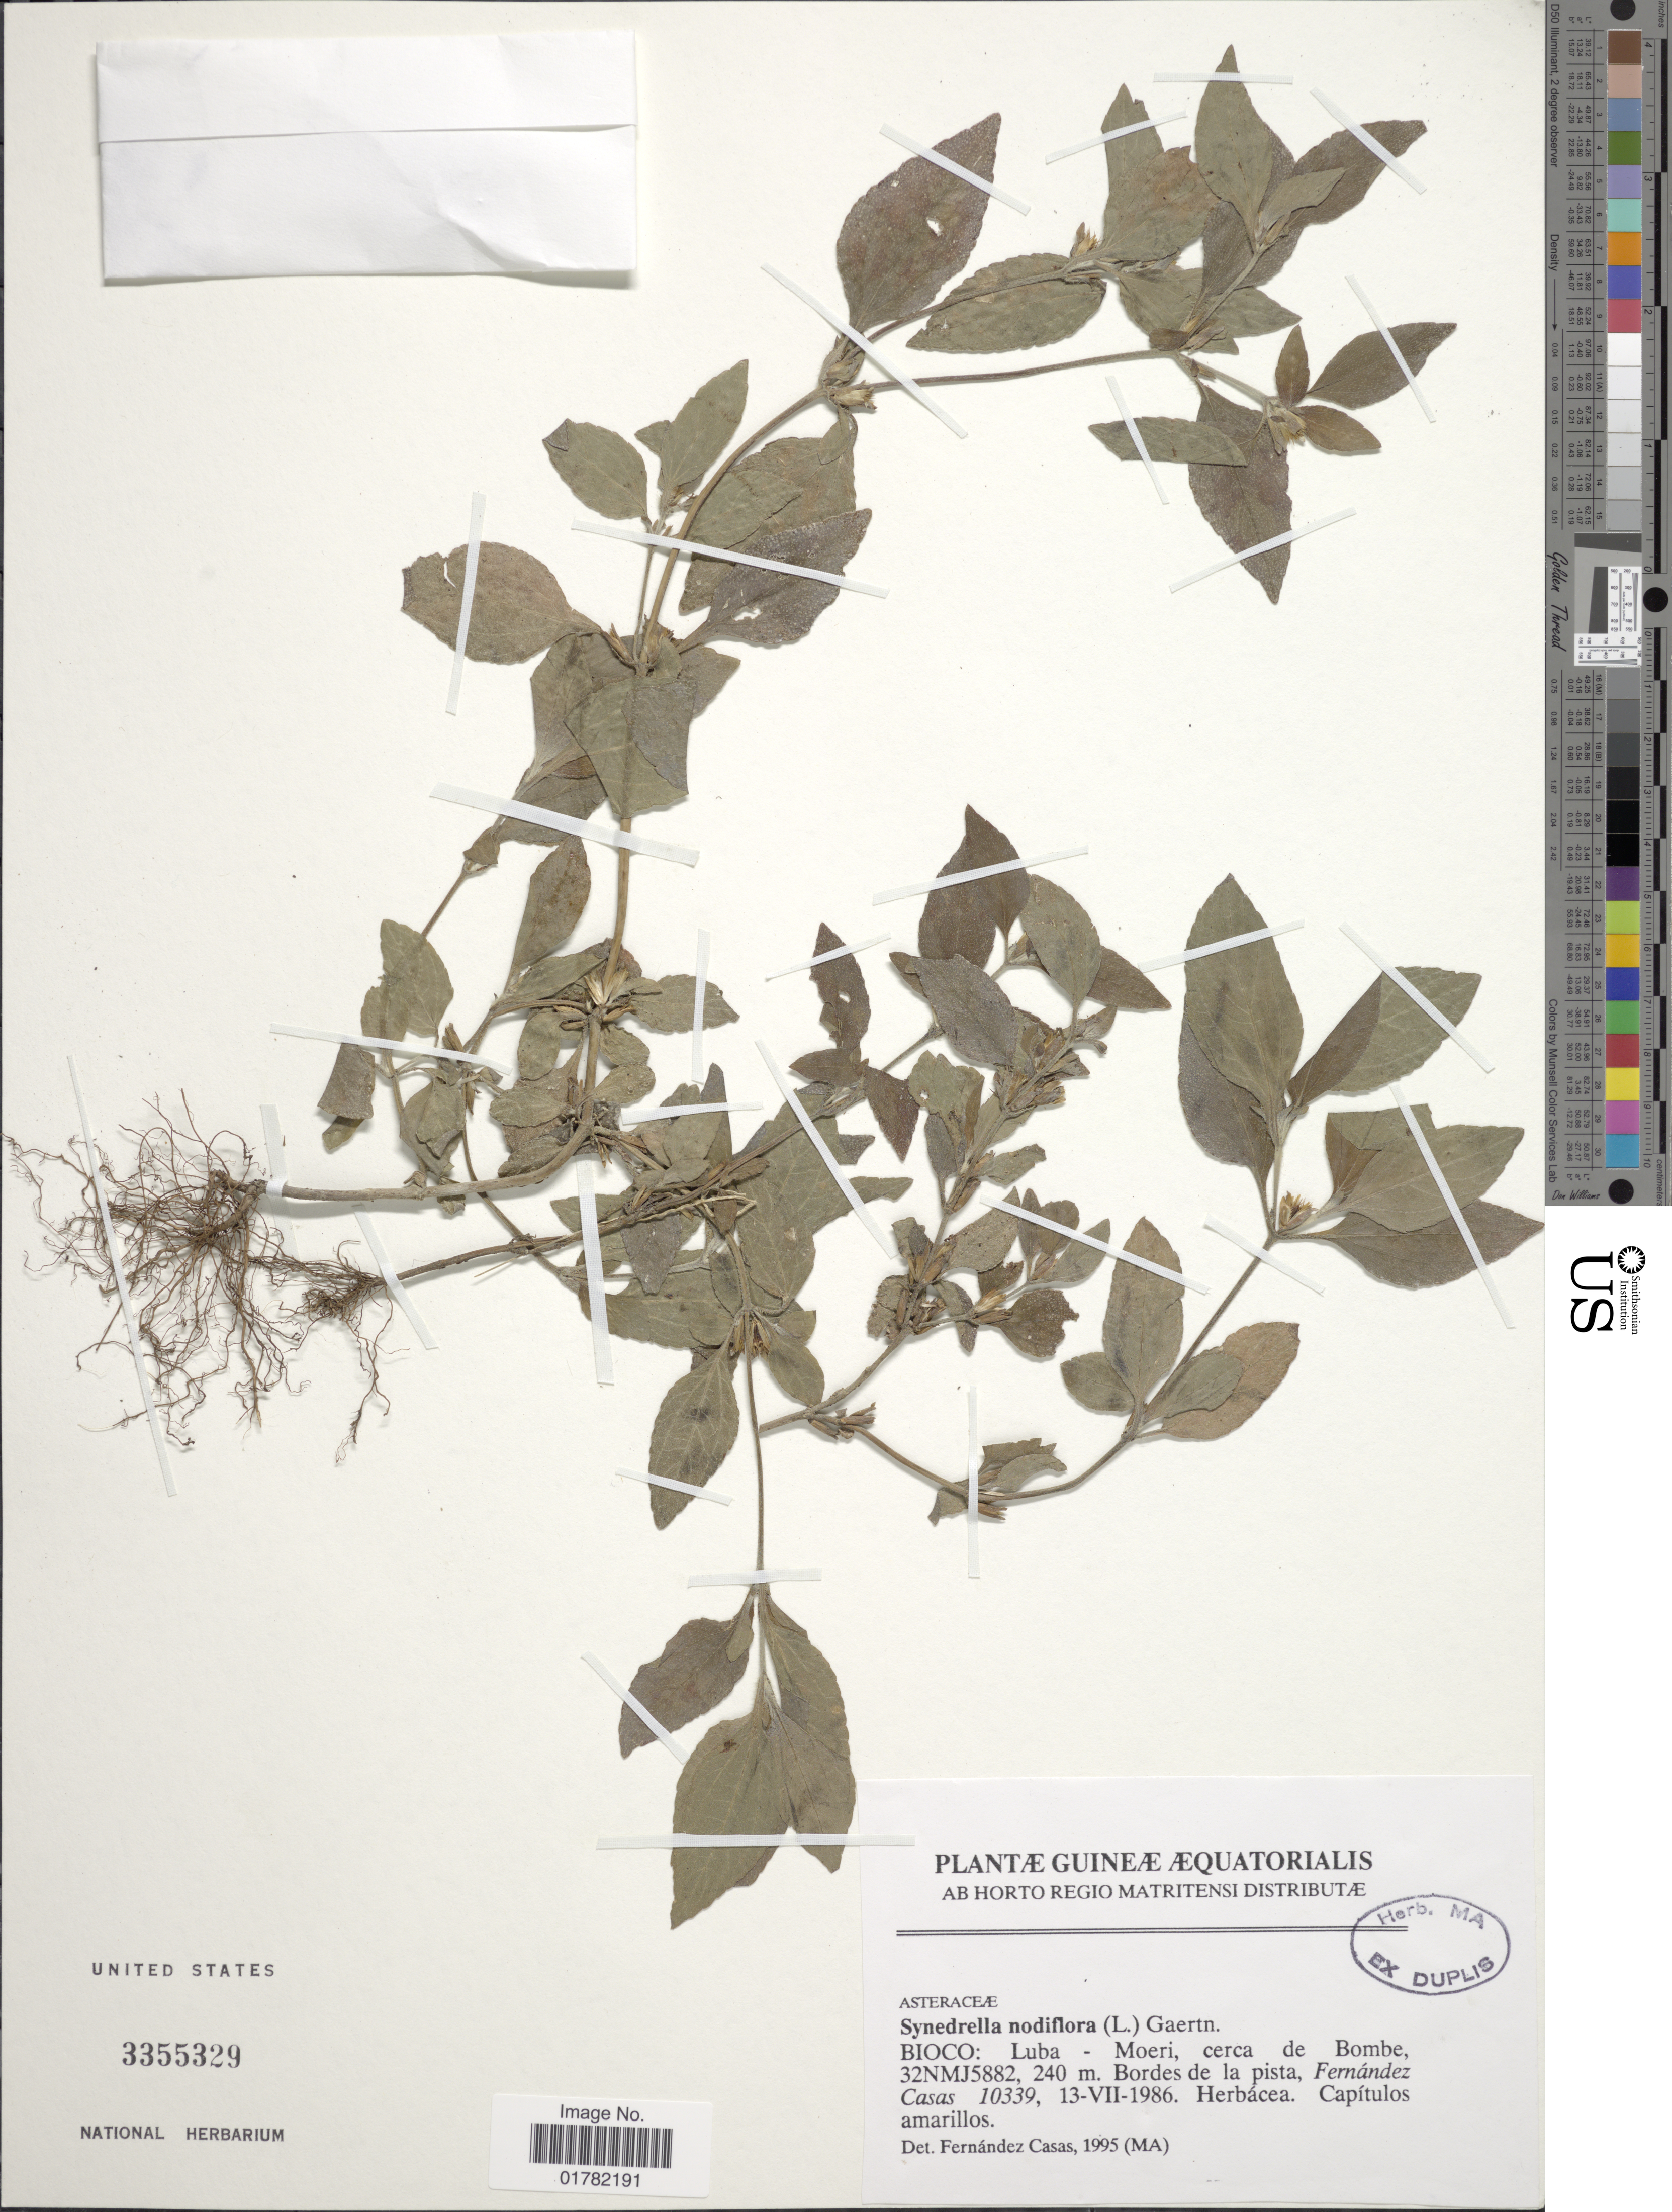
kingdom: Plantae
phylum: Tracheophyta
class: Magnoliopsida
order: Asterales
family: Asteraceae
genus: Synedrella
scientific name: Synedrella nodiflora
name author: (L.) Gaertn.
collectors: F. Casas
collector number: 10339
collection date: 1986-07-13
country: Equatorial Guinea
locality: Bioco: Luba - Moeri, cerca de Bombe, 32NMJ5882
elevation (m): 240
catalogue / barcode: US 3355329